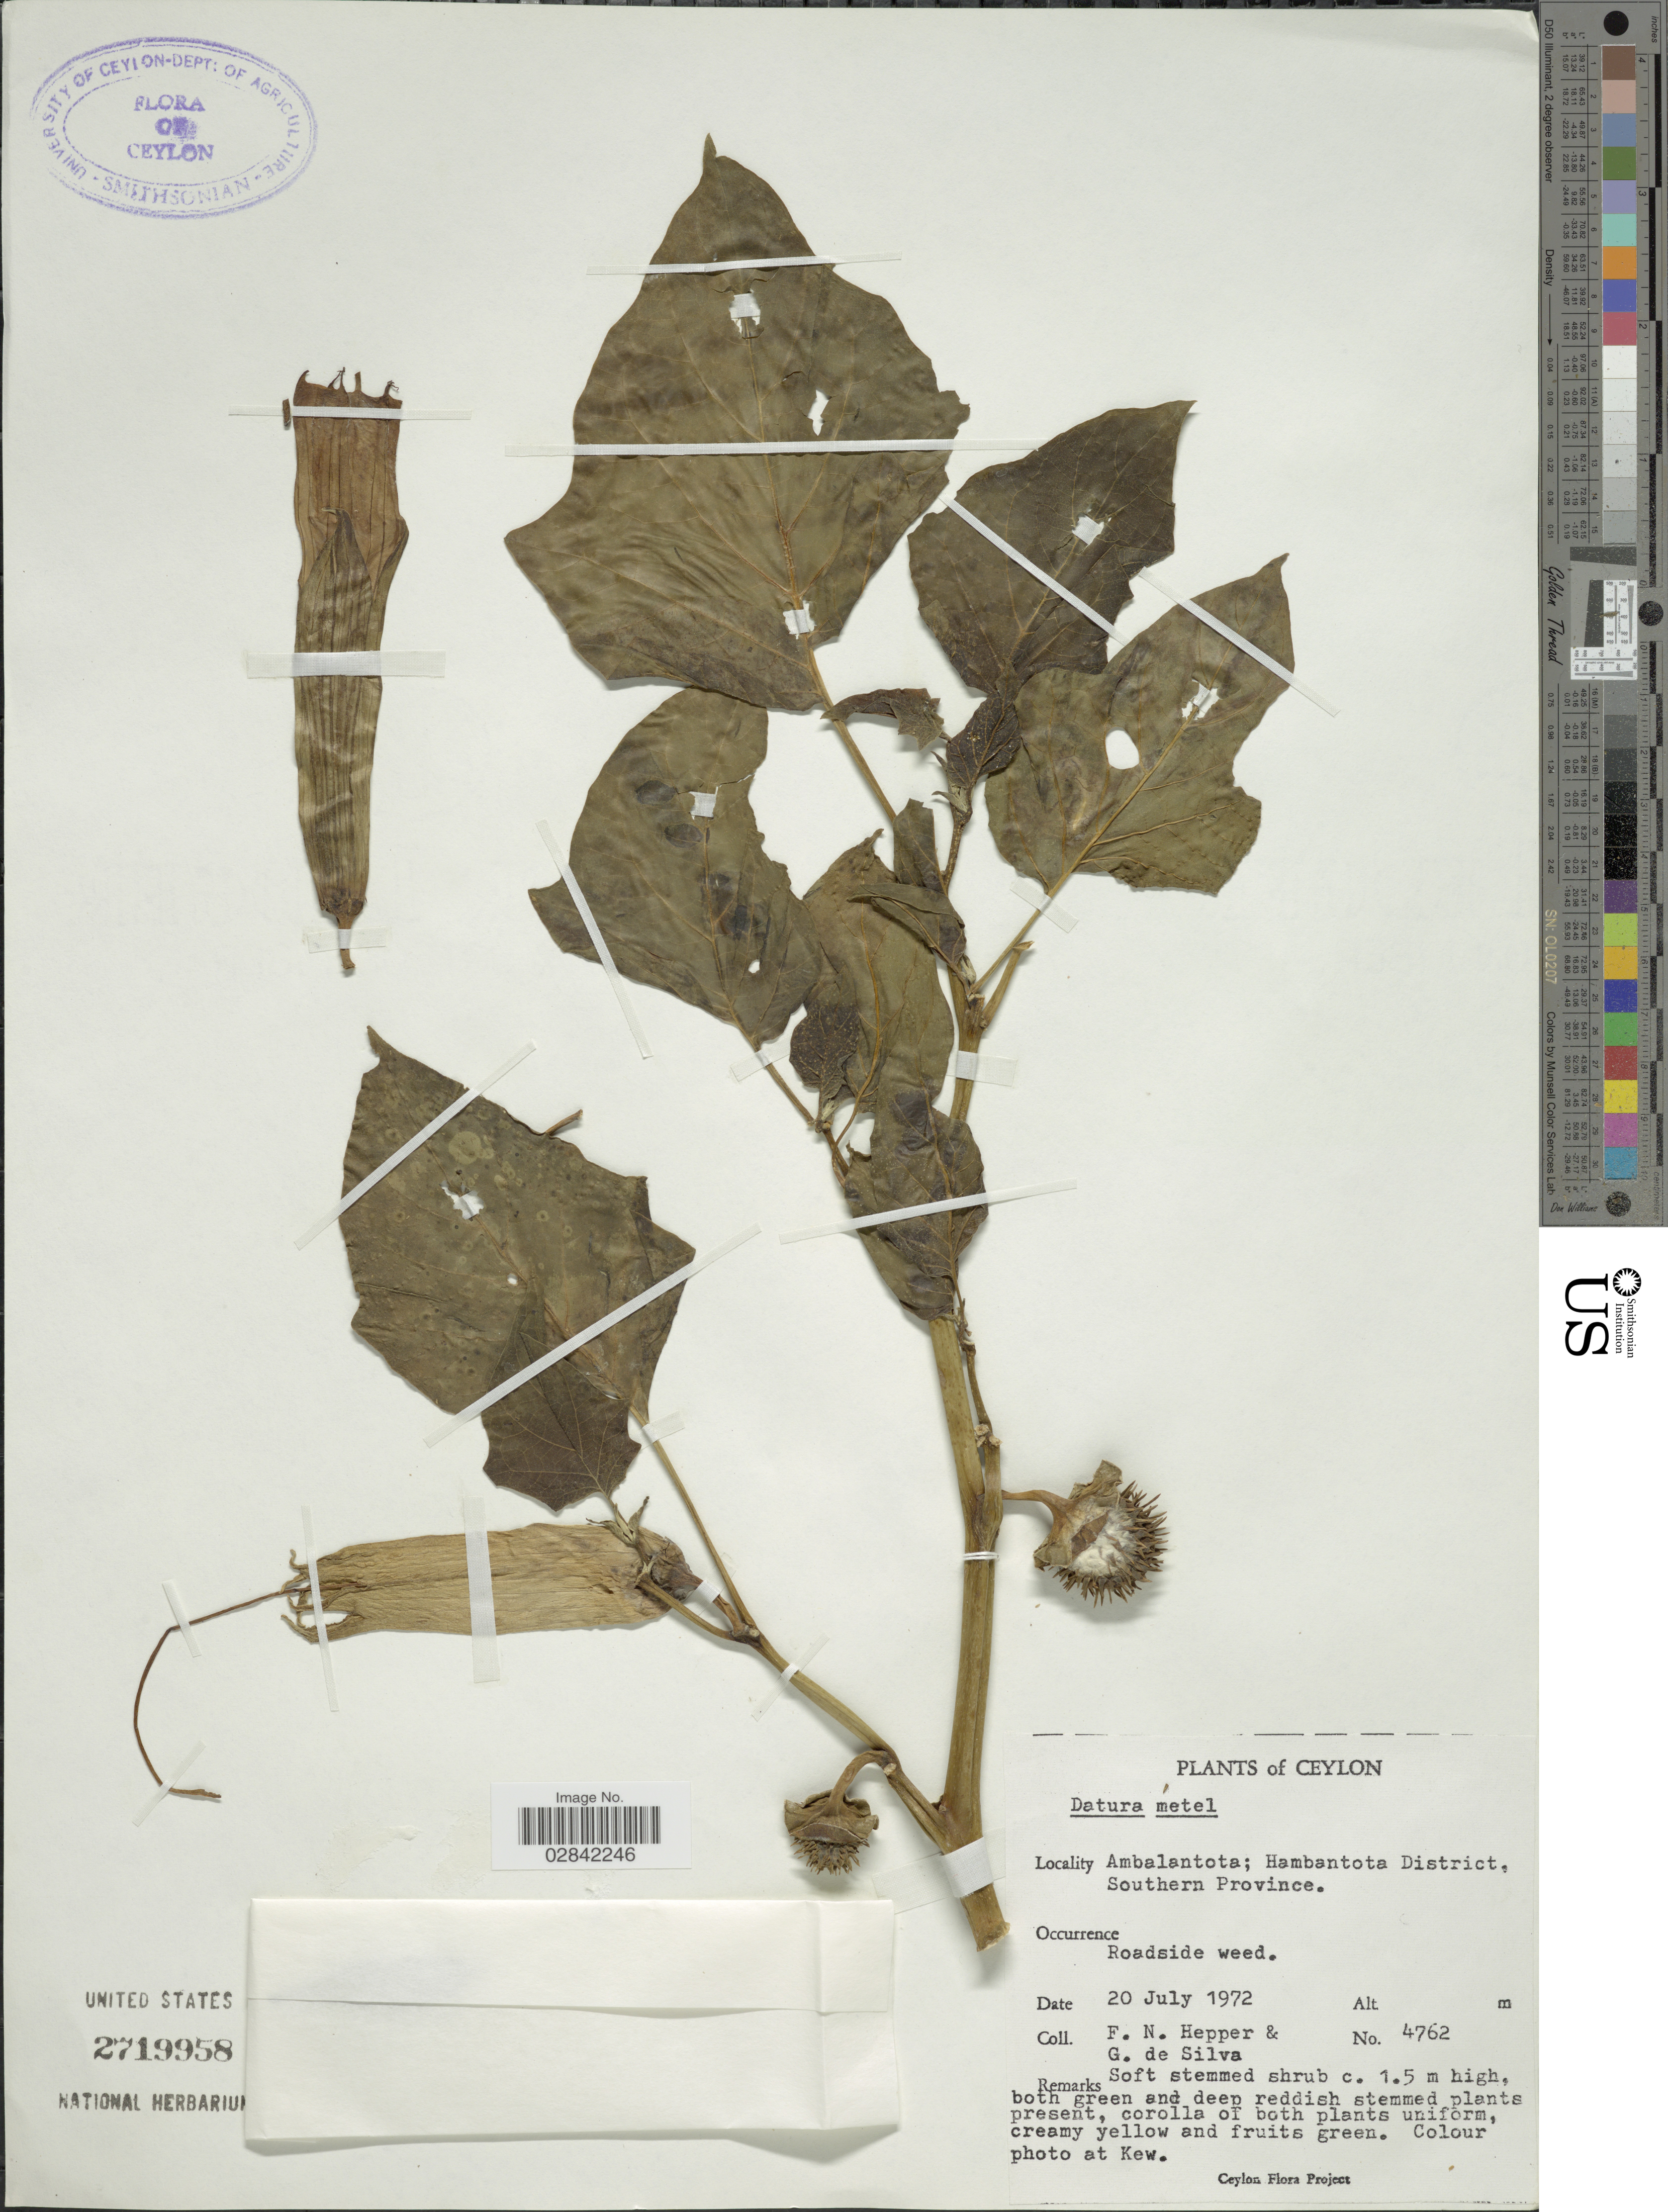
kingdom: Plantae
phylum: Tracheophyta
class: Magnoliopsida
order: Solanales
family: Solanaceae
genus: Datura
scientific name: Datura metel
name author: L.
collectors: F. Hepper & G. De Silva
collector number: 4762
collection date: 1972-07-20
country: Sri Lanka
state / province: Southern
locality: Ceylon, Ambalantota; Hambantota District, Southern Province.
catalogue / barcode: US 2719958